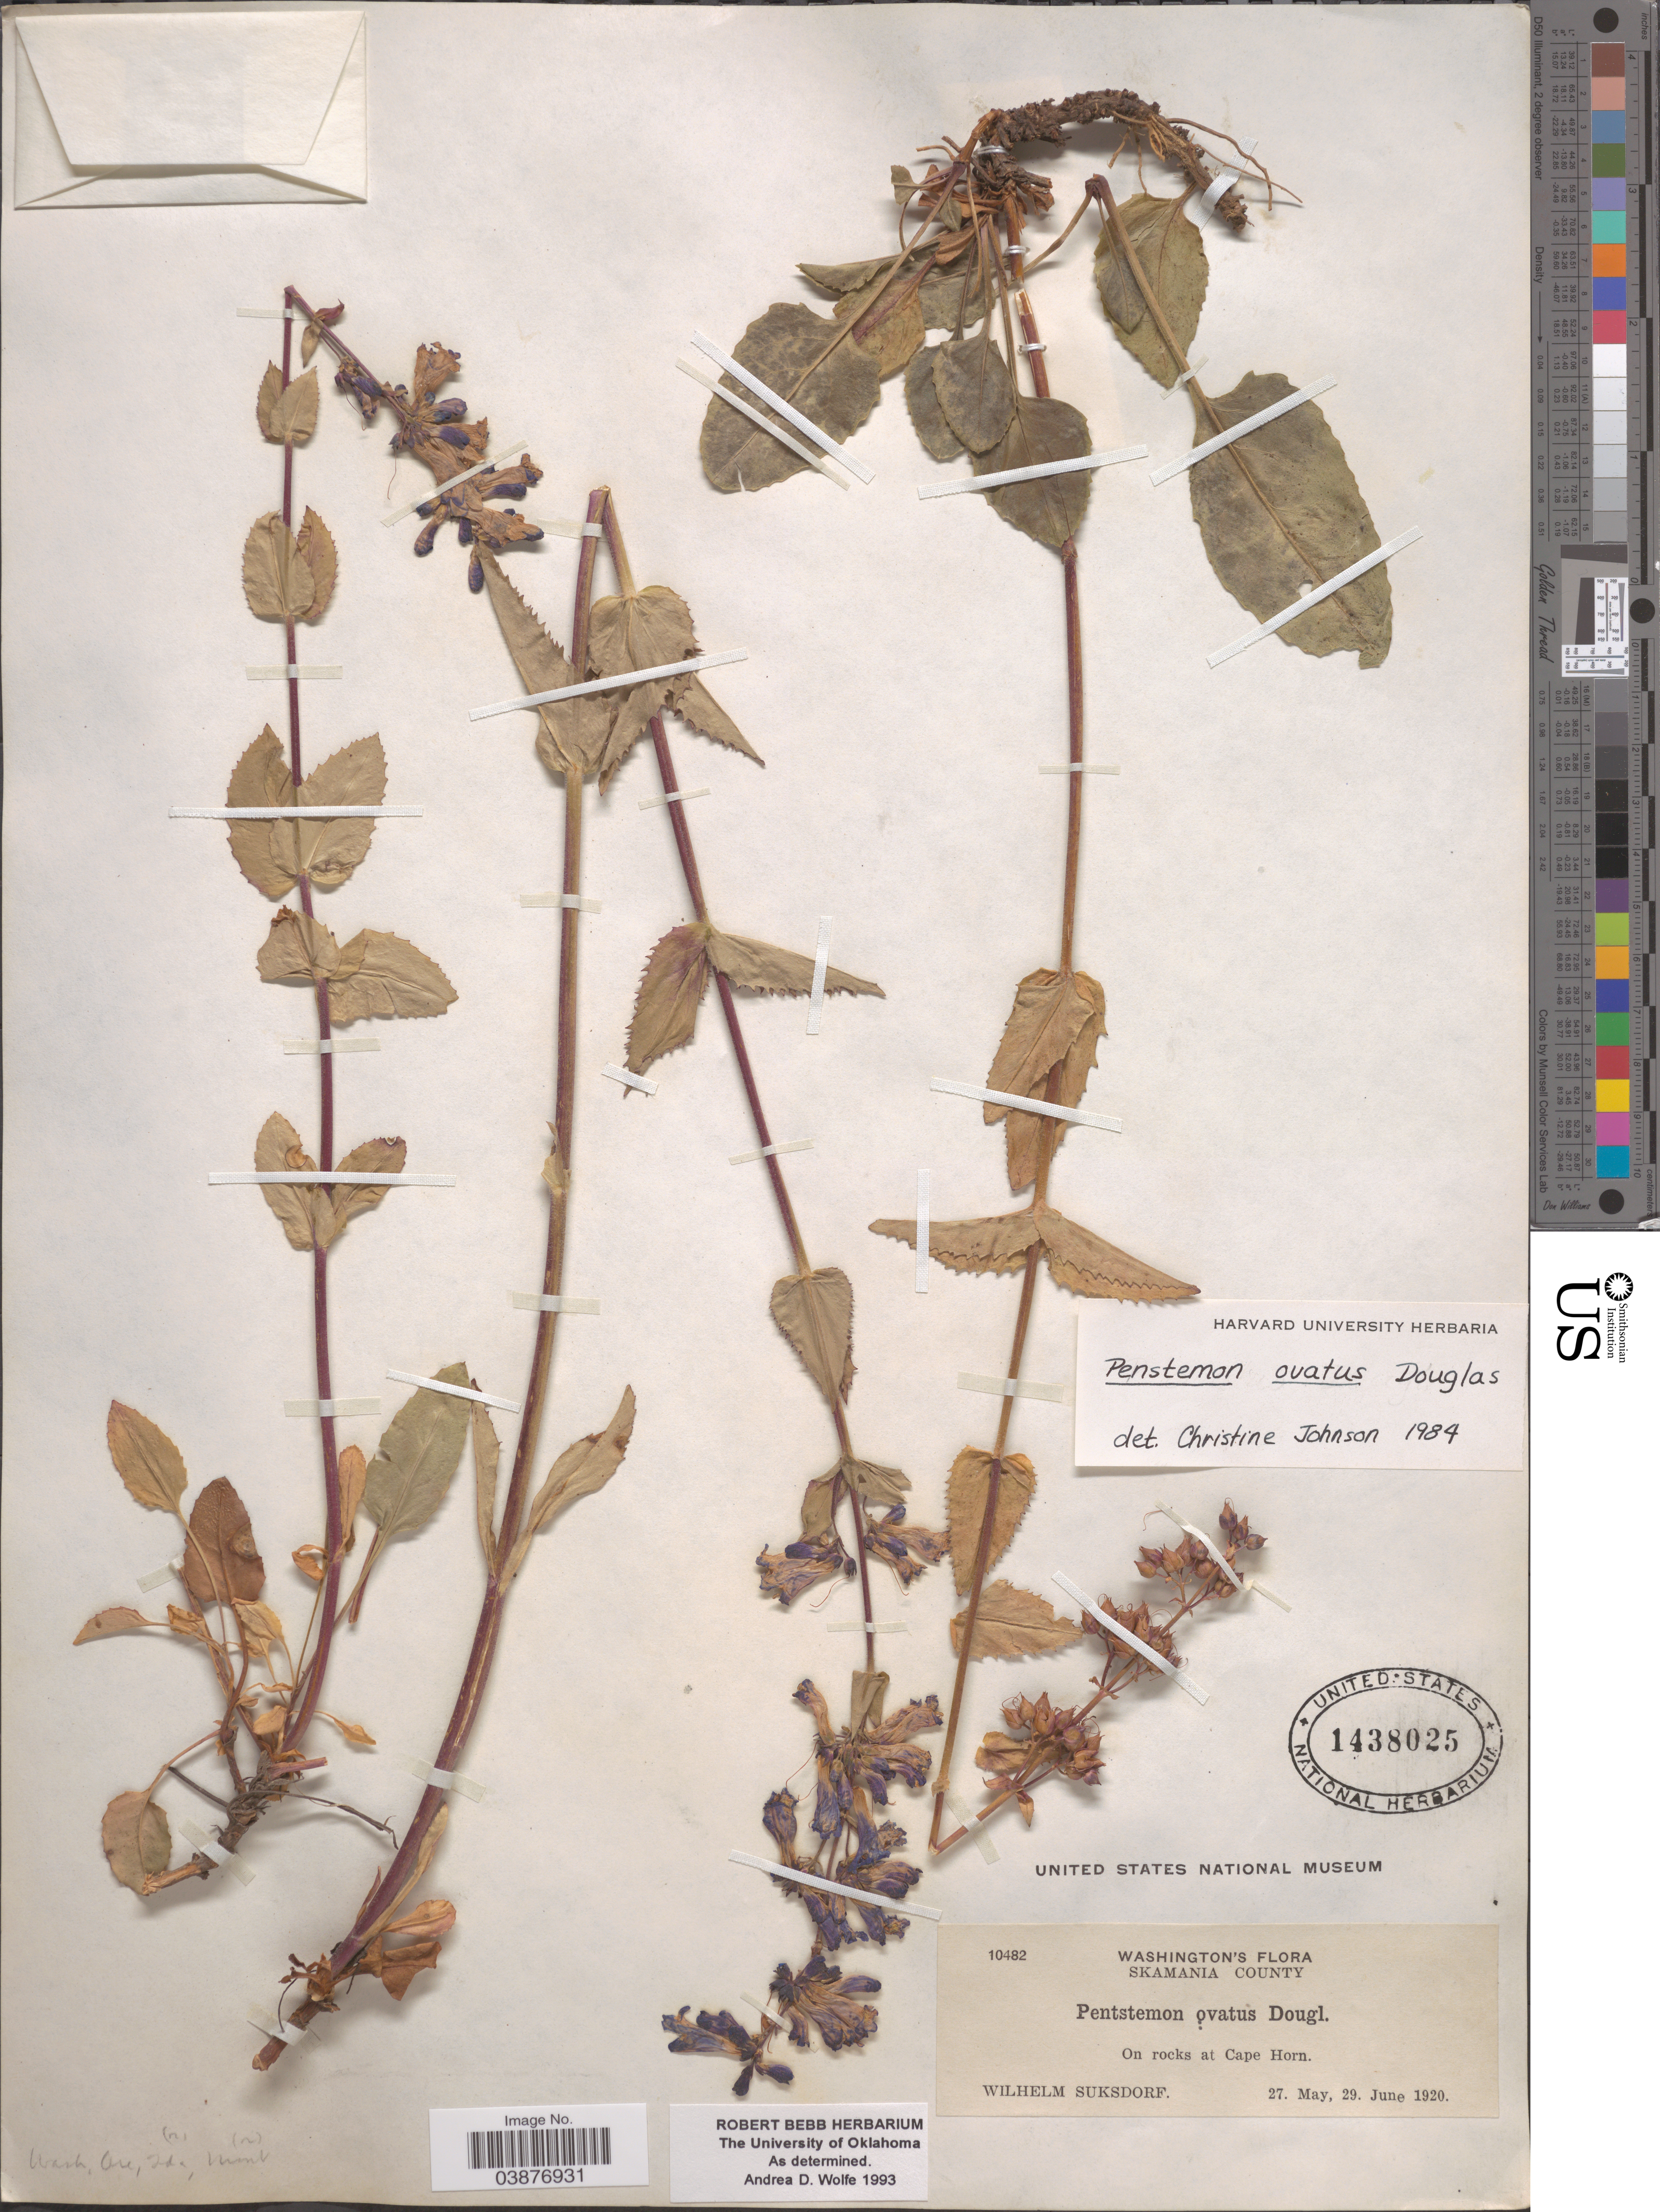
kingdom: Plantae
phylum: Tracheophyta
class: Magnoliopsida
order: Lamiales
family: Plantaginaceae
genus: Penstemon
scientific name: Penstemon ovatus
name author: Douglas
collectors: W. N. Suksdorf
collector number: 10482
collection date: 1920-05-27/1920-06-19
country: United States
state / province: Washington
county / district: Skamania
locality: Skamania County. On rocks at Cape Horn.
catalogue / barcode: US 1438025